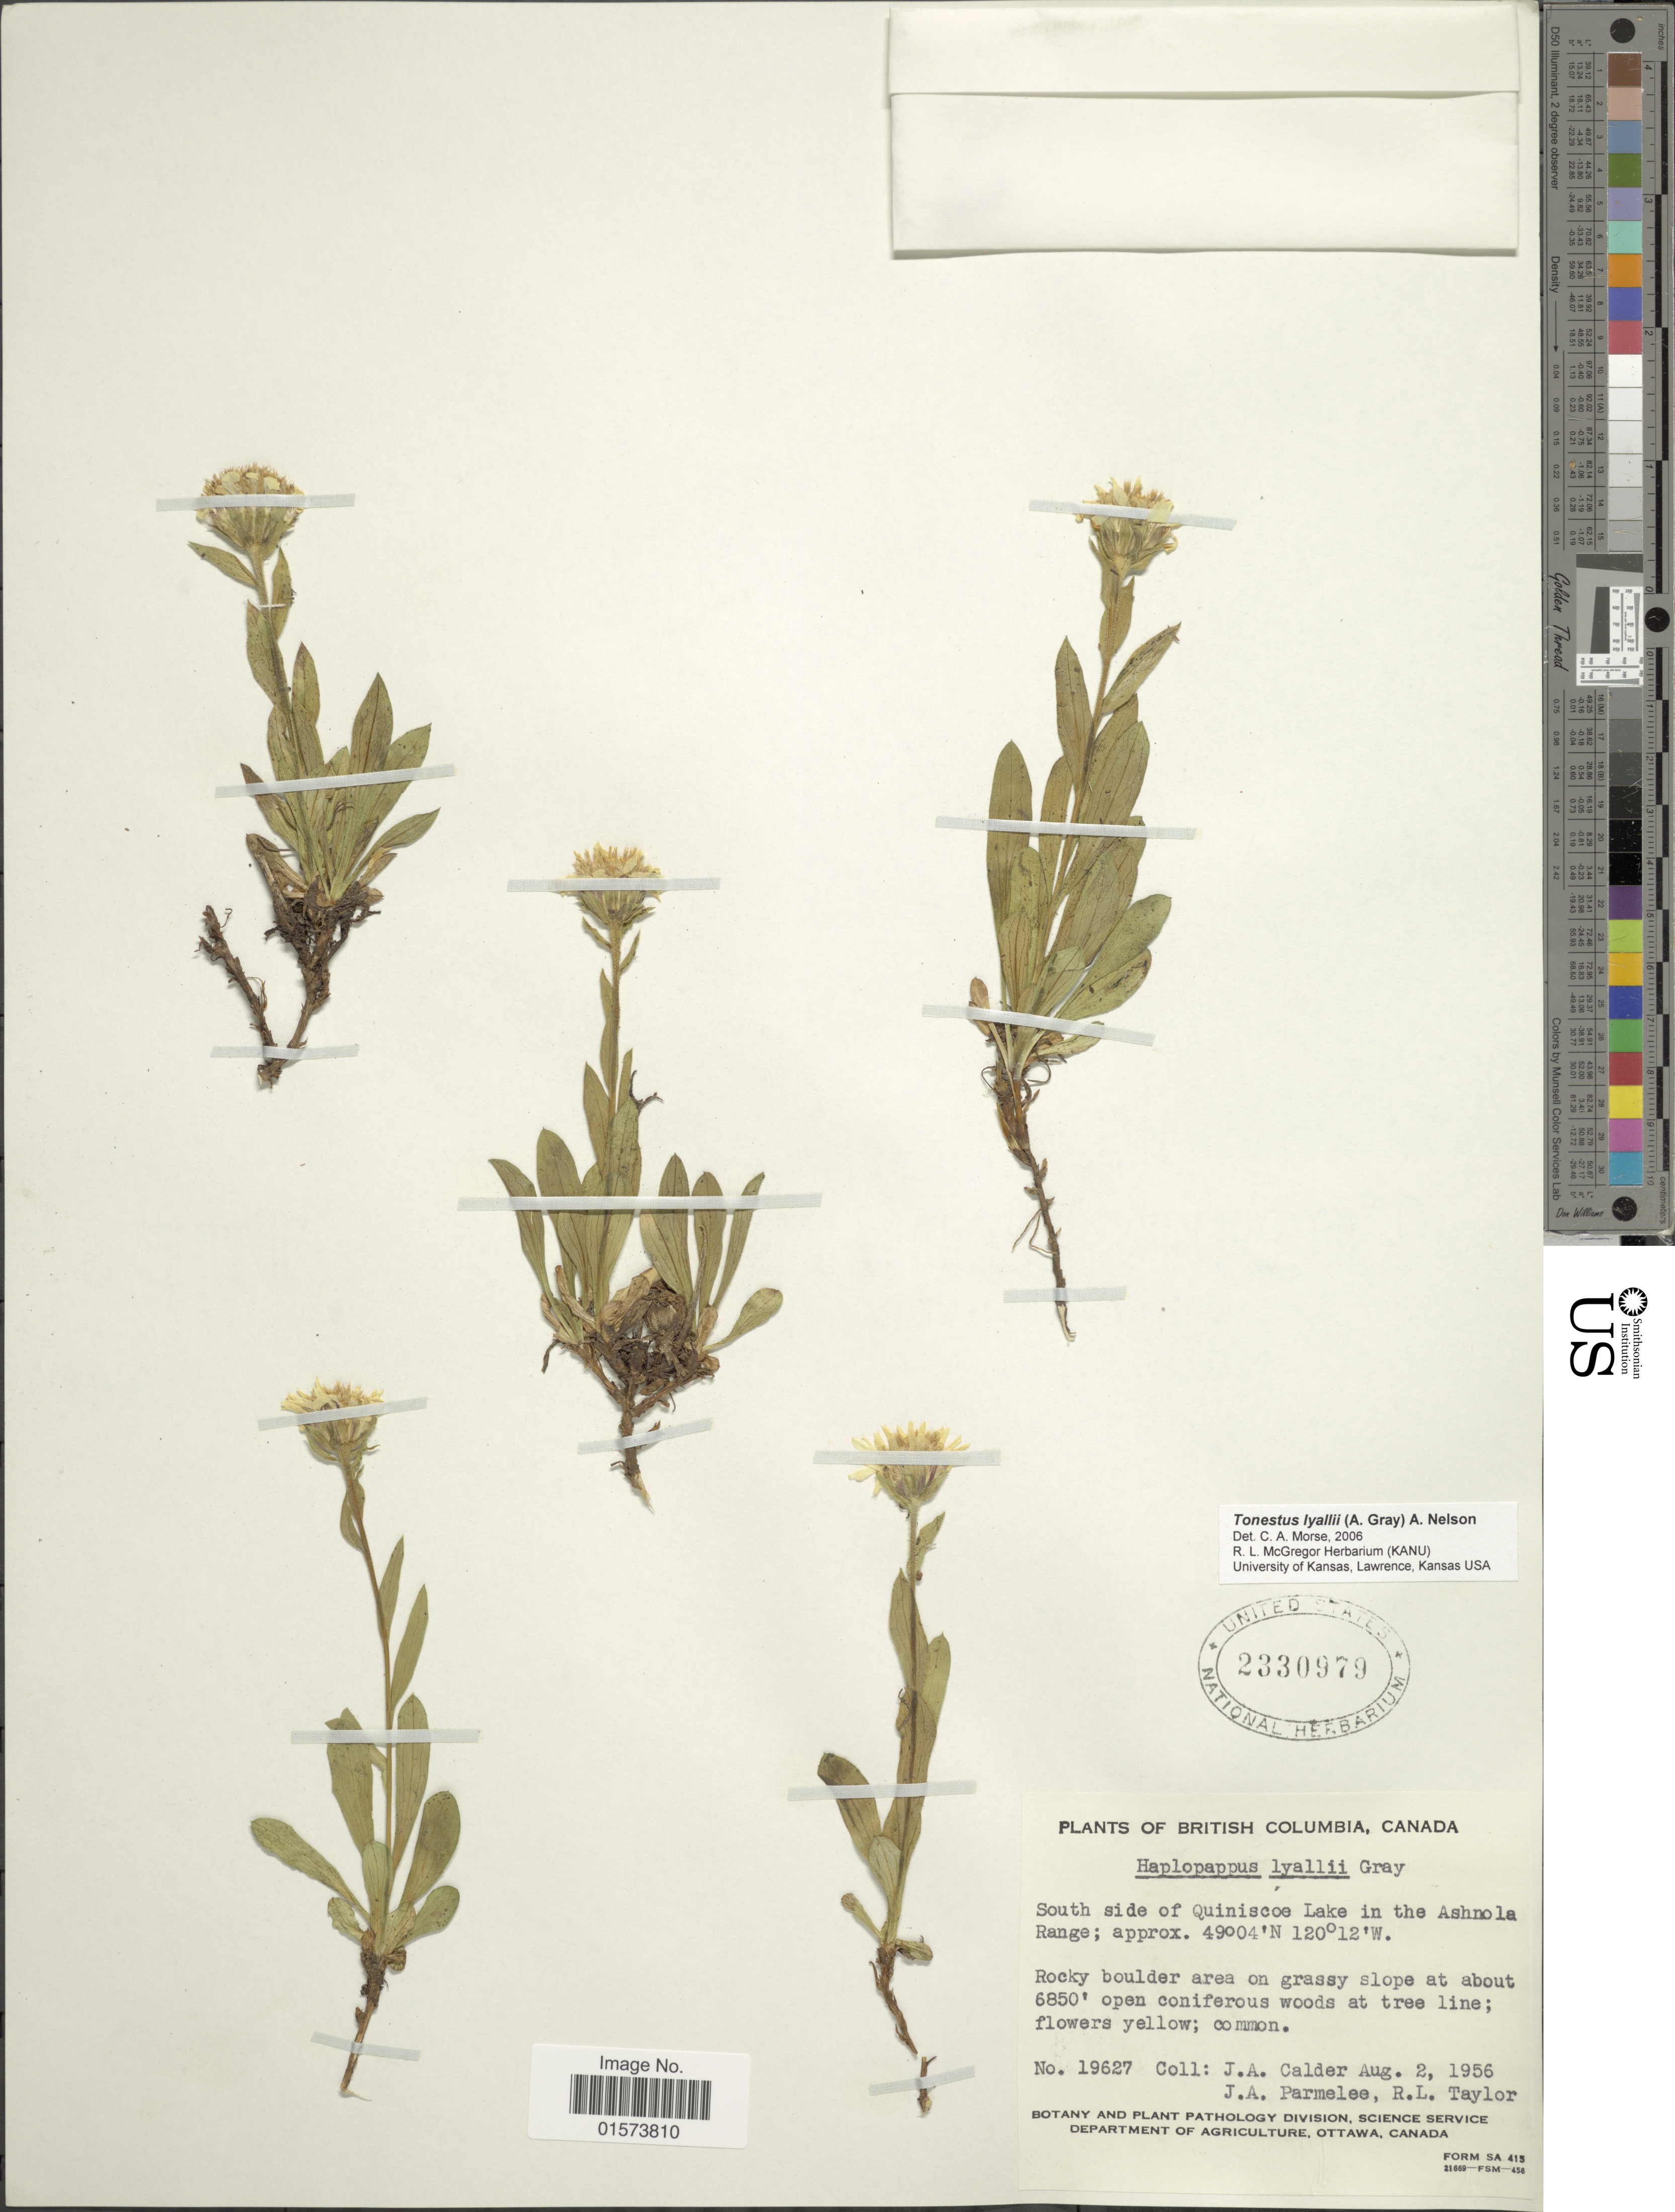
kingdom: Plantae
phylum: Tracheophyta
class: Magnoliopsida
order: Asterales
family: Asteraceae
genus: Tonestus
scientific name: Tonestus lyallii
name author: (A. Gray) A. Nelson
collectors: J. A. Calder, J. A. Parmelee & R. Taylor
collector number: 19627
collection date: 1956-08-02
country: Canada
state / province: British Columbia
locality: South side of Quiniscoe Lake in the Ashnola Range, rocky boulder area on grassy slope, open coniferous woods at tree line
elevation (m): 2088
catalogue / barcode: US 2330979